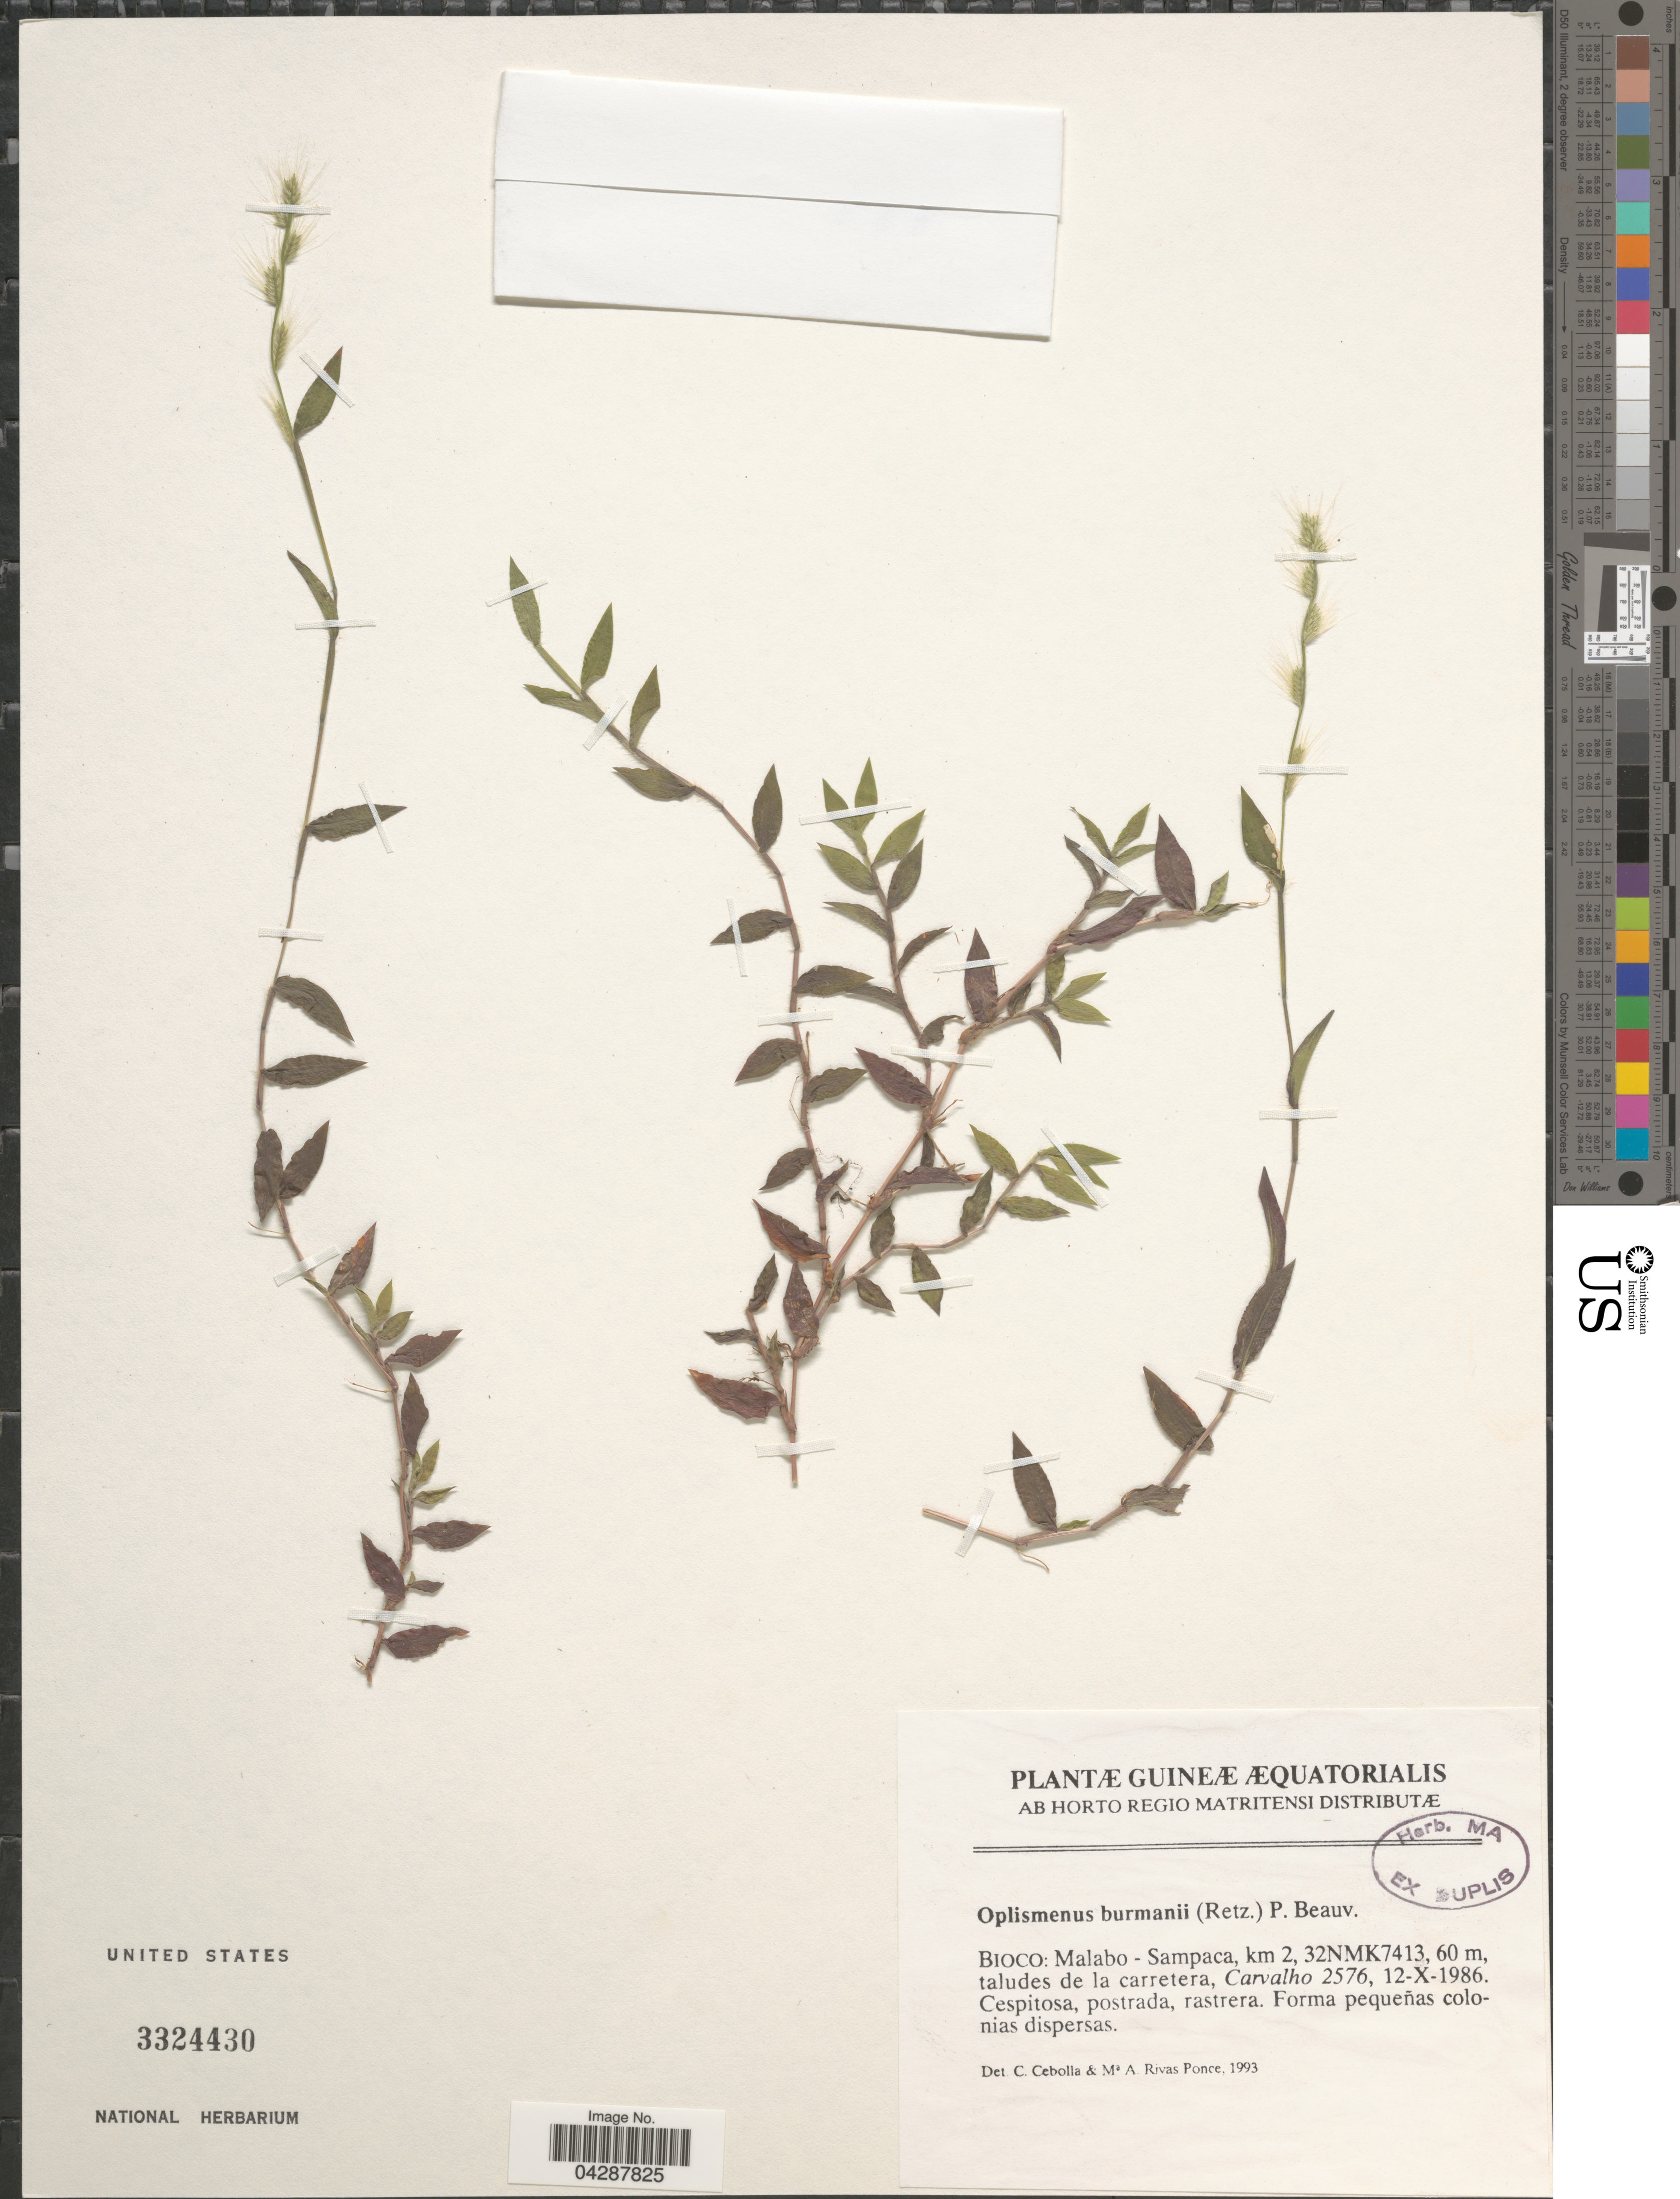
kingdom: Plantae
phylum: Tracheophyta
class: Liliopsida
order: Poales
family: Poaceae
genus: Oplismenus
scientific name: Oplismenus burmannii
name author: (Retz.) P. Beauv.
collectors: Carvalho, --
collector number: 2576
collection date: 1986-10-12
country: Equatorial Guinea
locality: Guineæ Æquatorialis. Bioco: Malabo - Sampaca, km 2, 32NMK7413, taludes de la carretera.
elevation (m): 60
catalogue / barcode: US 3324430